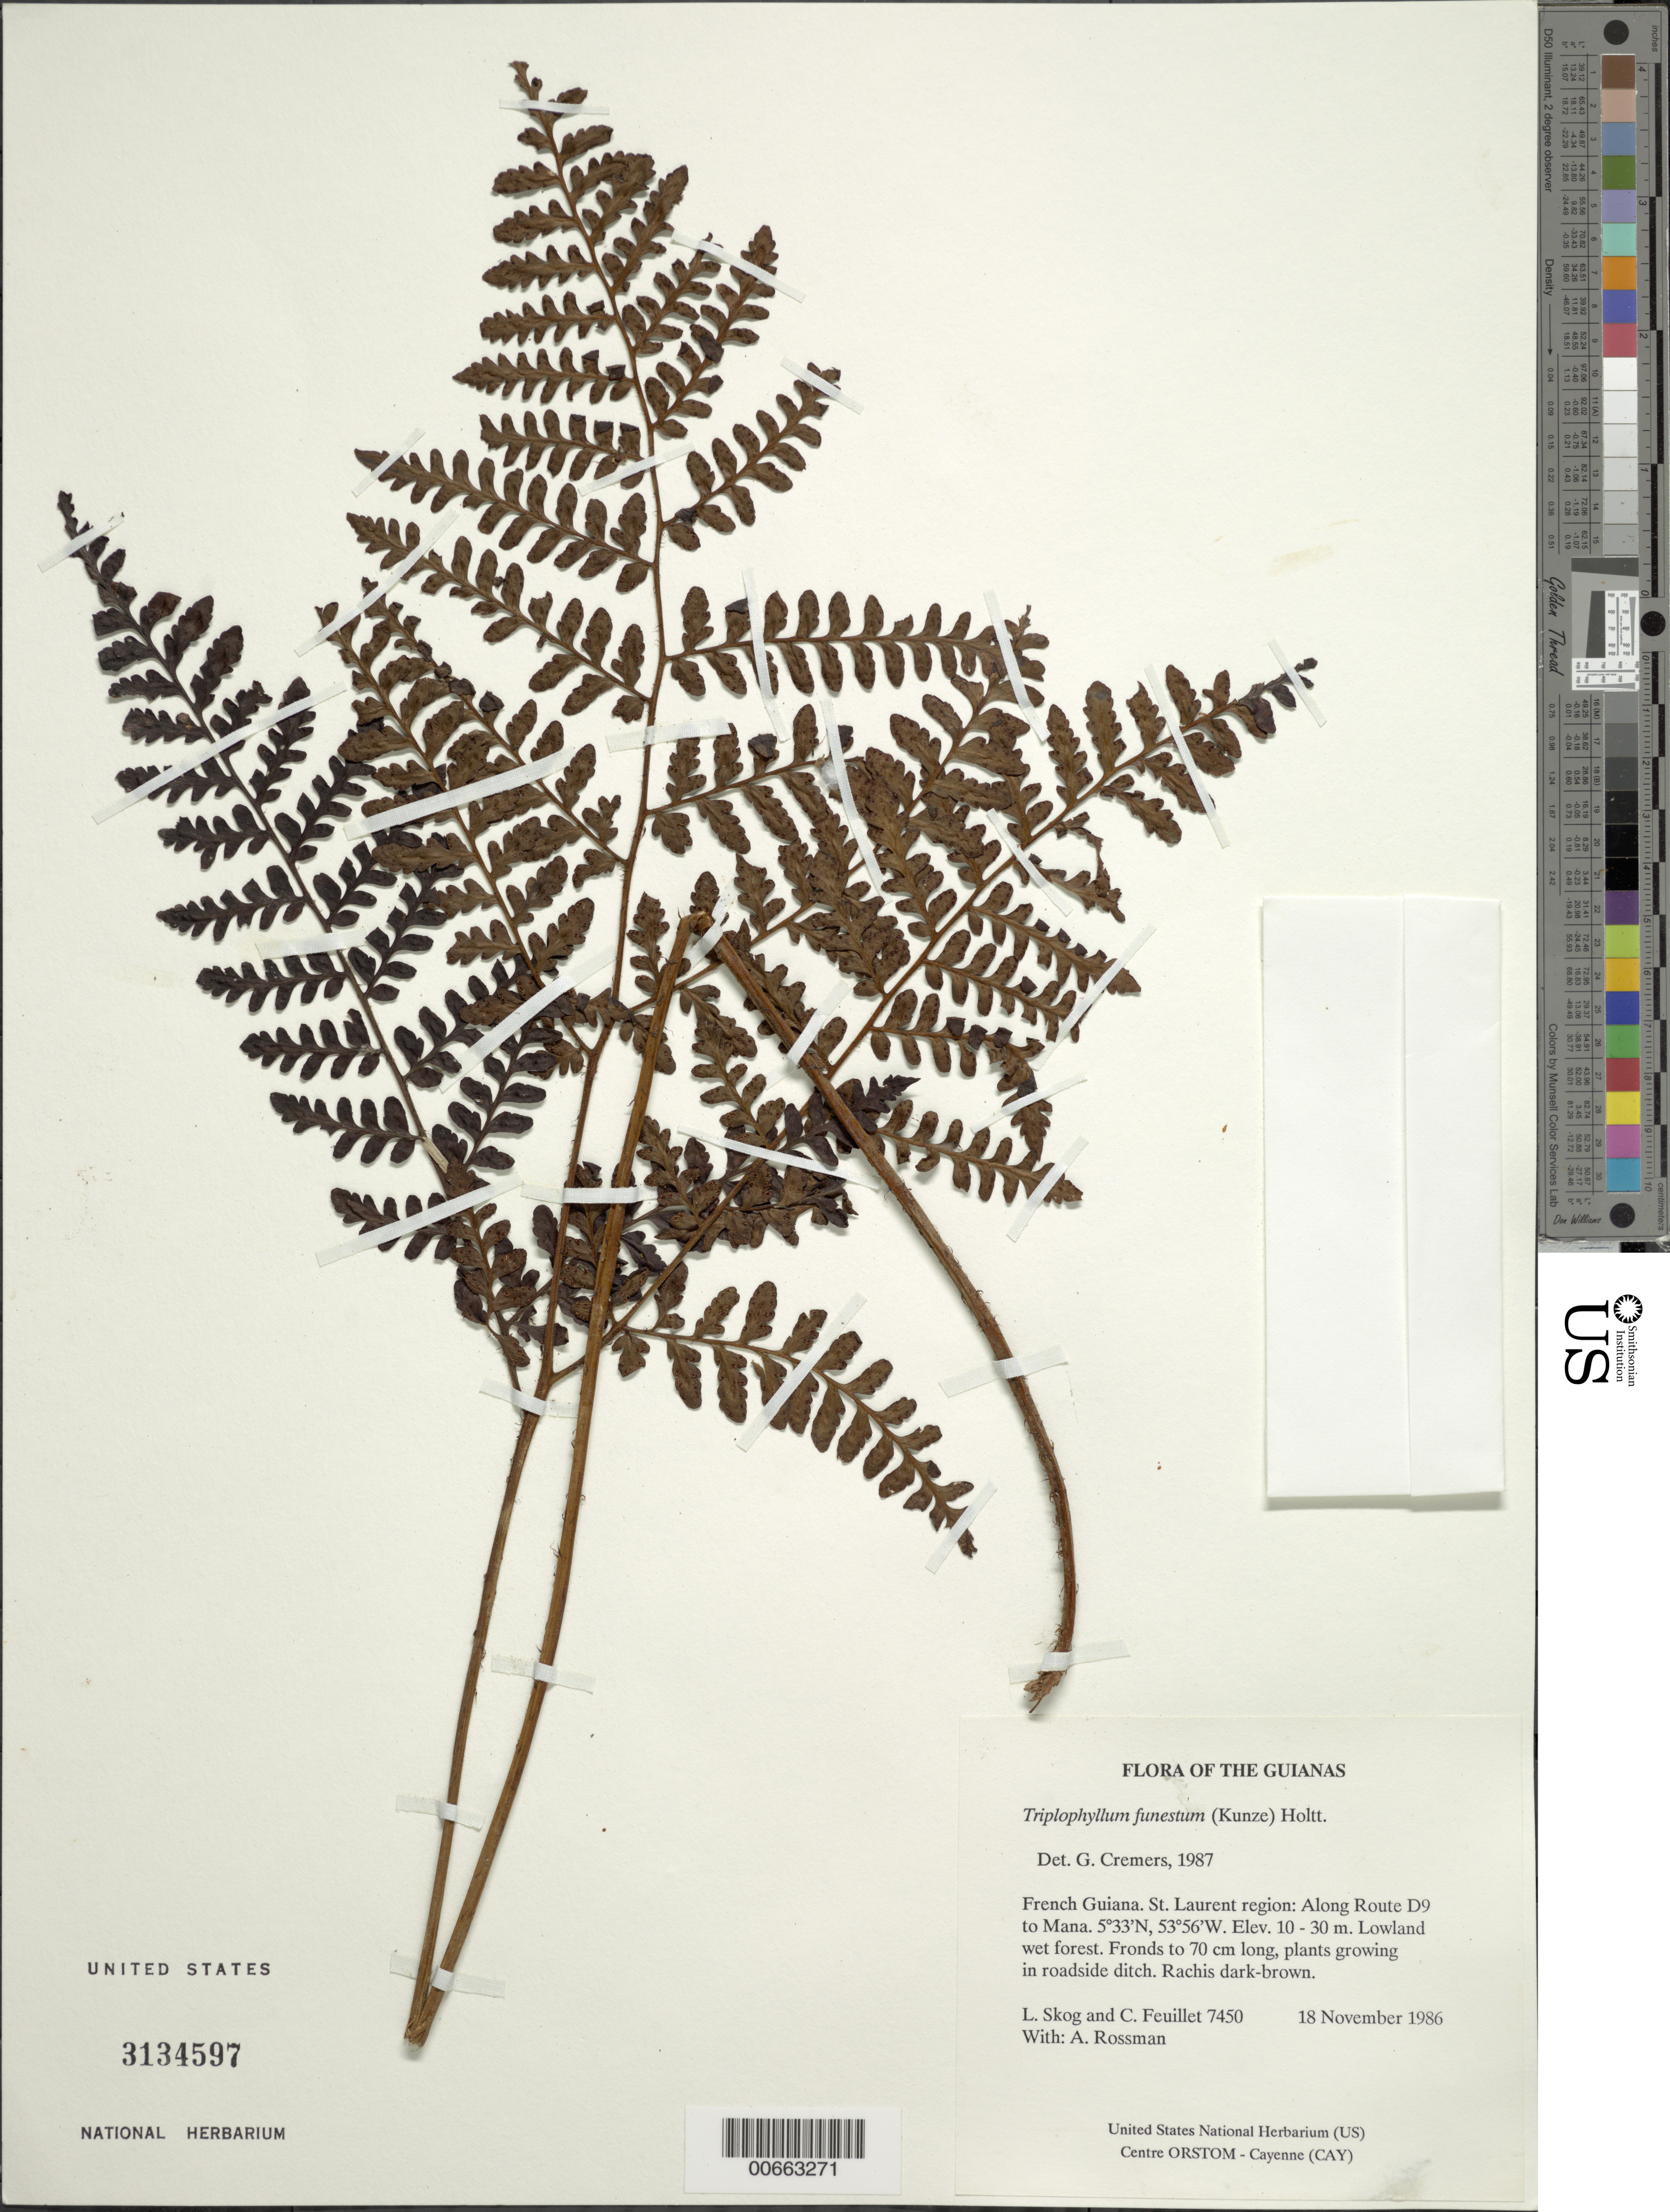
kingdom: Plantae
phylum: Tracheophyta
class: Polypodiopsida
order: Polypodiales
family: Tectariaceae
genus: Triplophyllum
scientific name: Triplophyllum funestum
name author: (Kunze) Holttum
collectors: L. E. Skog, C. Feuillet & A. Rossman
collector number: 7450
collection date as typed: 18 November 1986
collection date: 1986-11-18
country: French Guiana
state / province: Saint-Laurent-du-Maroni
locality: Along Route D9 to Mana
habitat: Lowland wet forest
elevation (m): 10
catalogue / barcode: US 3134597